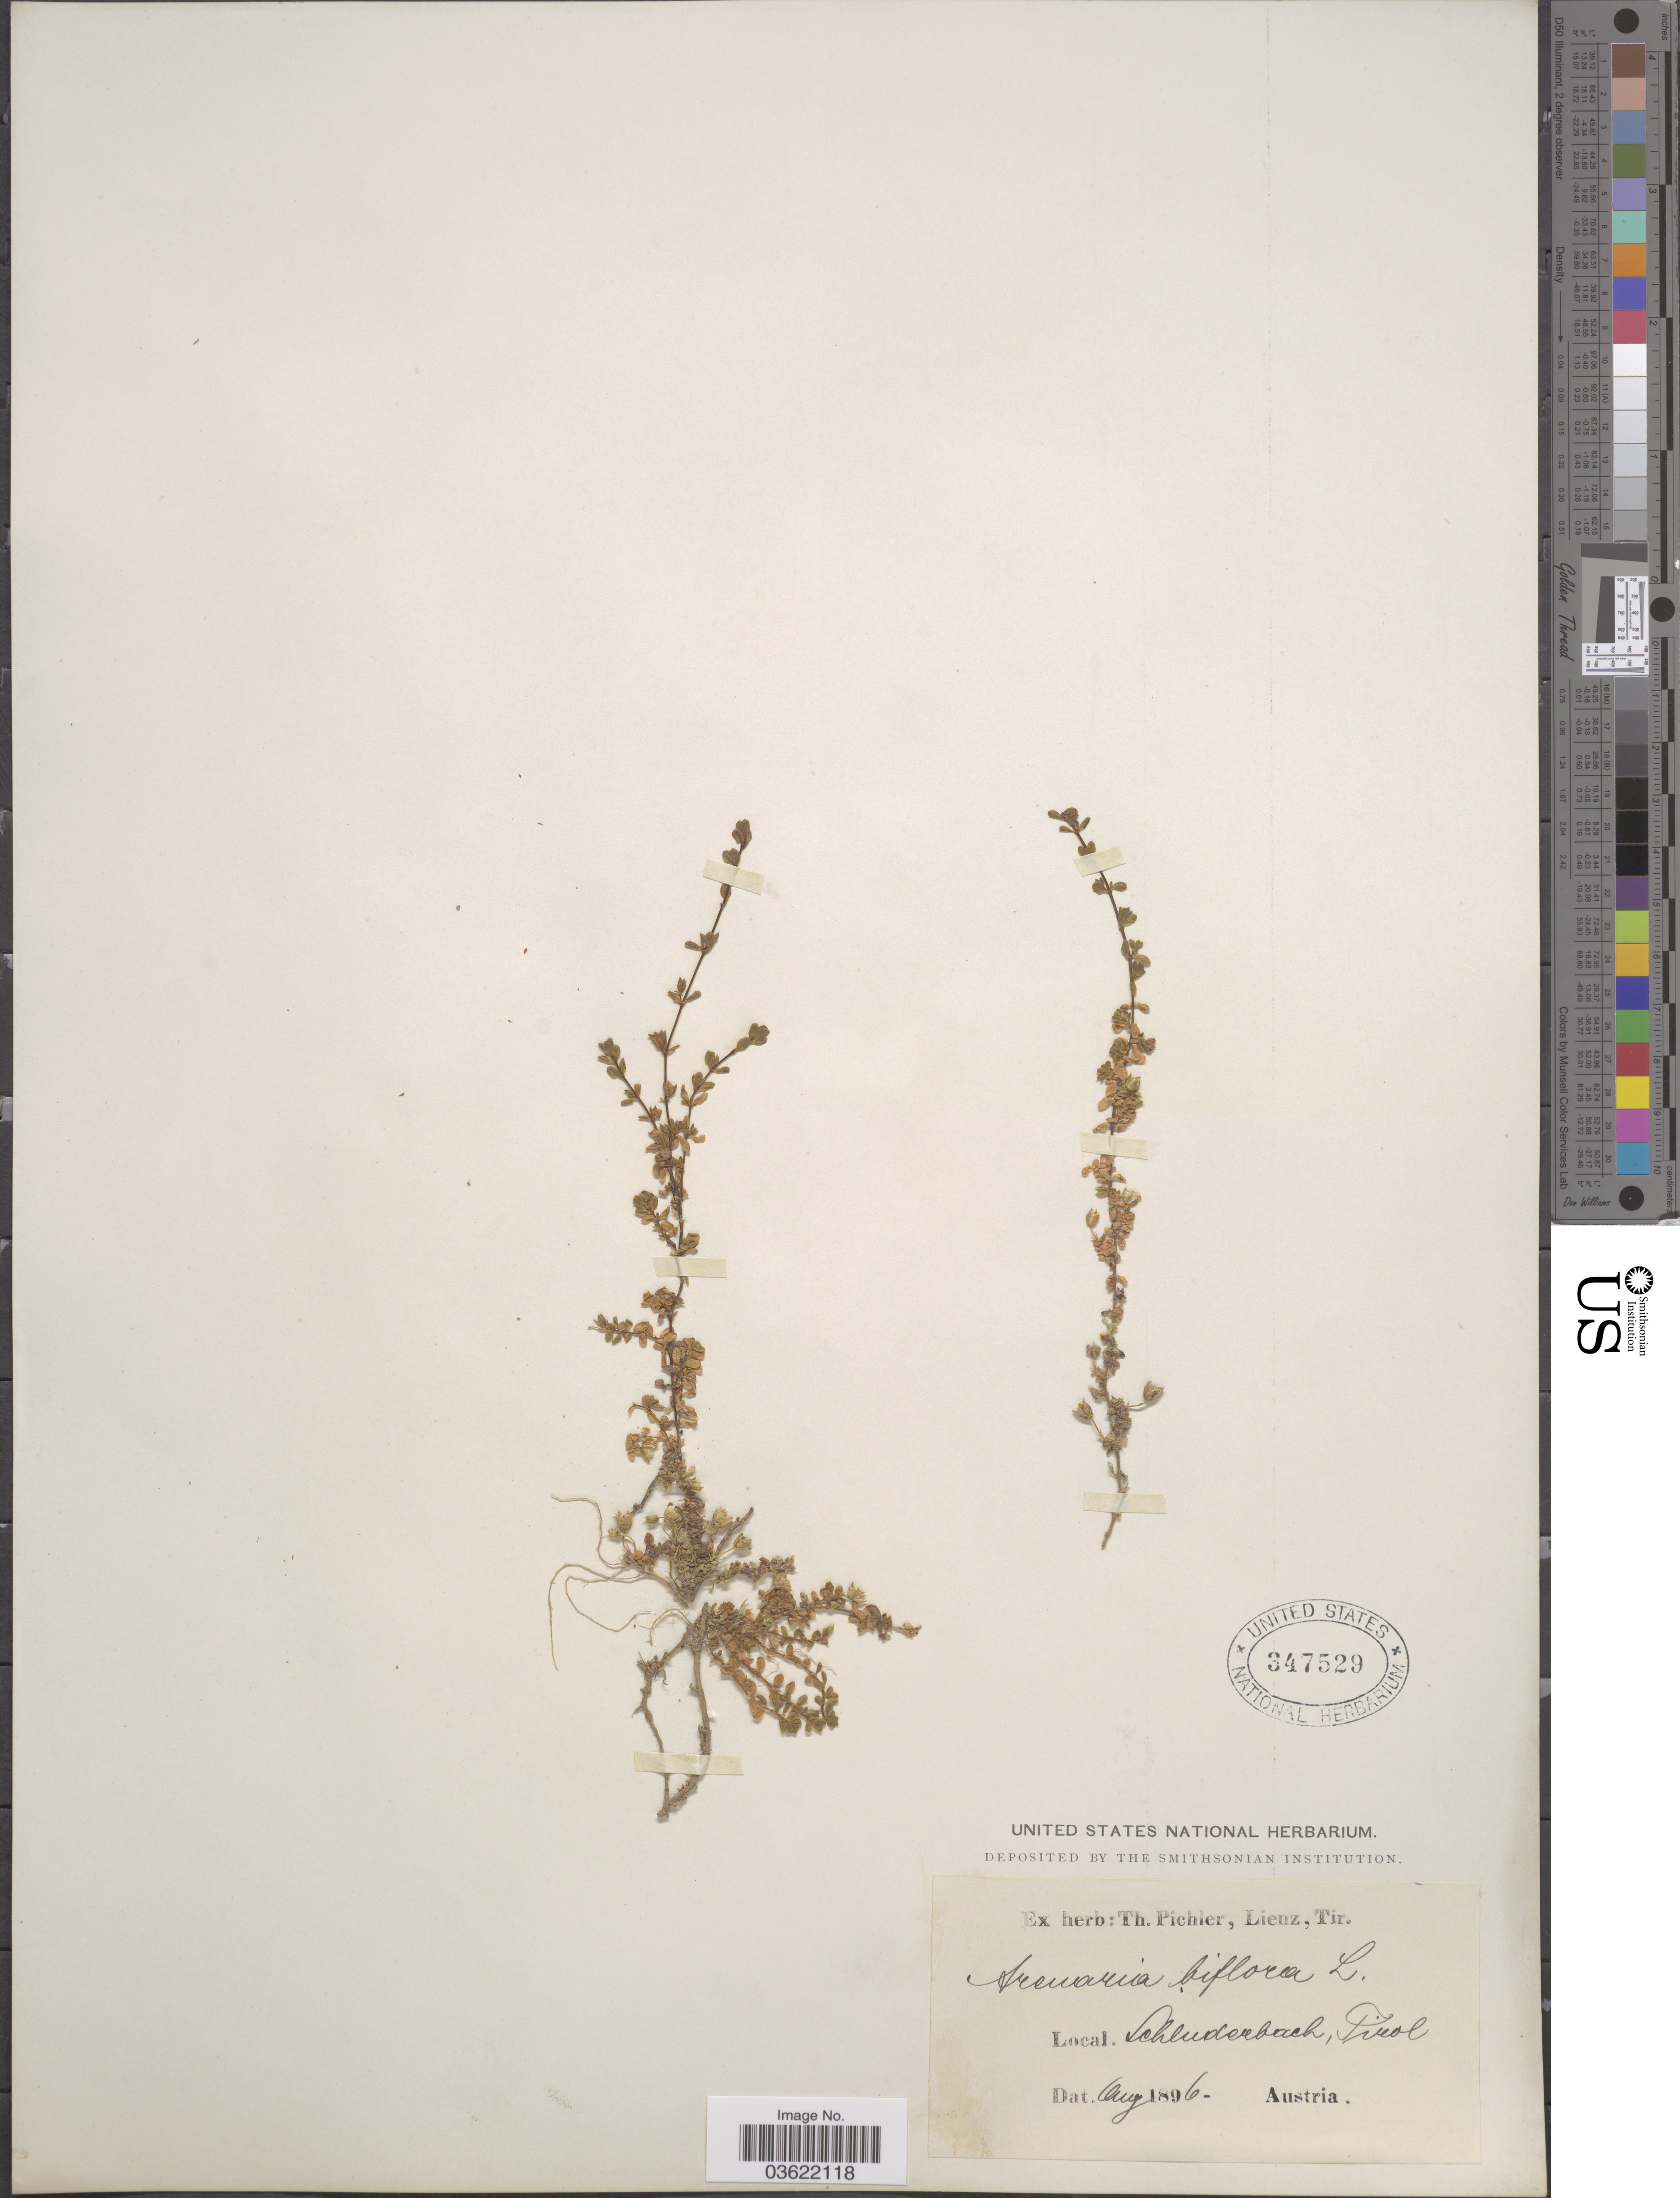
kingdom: Plantae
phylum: Tracheophyta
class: Magnoliopsida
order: Caryophyllales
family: Caryophyllaceae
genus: Arenaria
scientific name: Arenaria biflora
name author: L.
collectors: ex herb. T. Pichler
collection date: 1896-08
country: Italy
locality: Schluderbach.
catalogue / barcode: US 347529